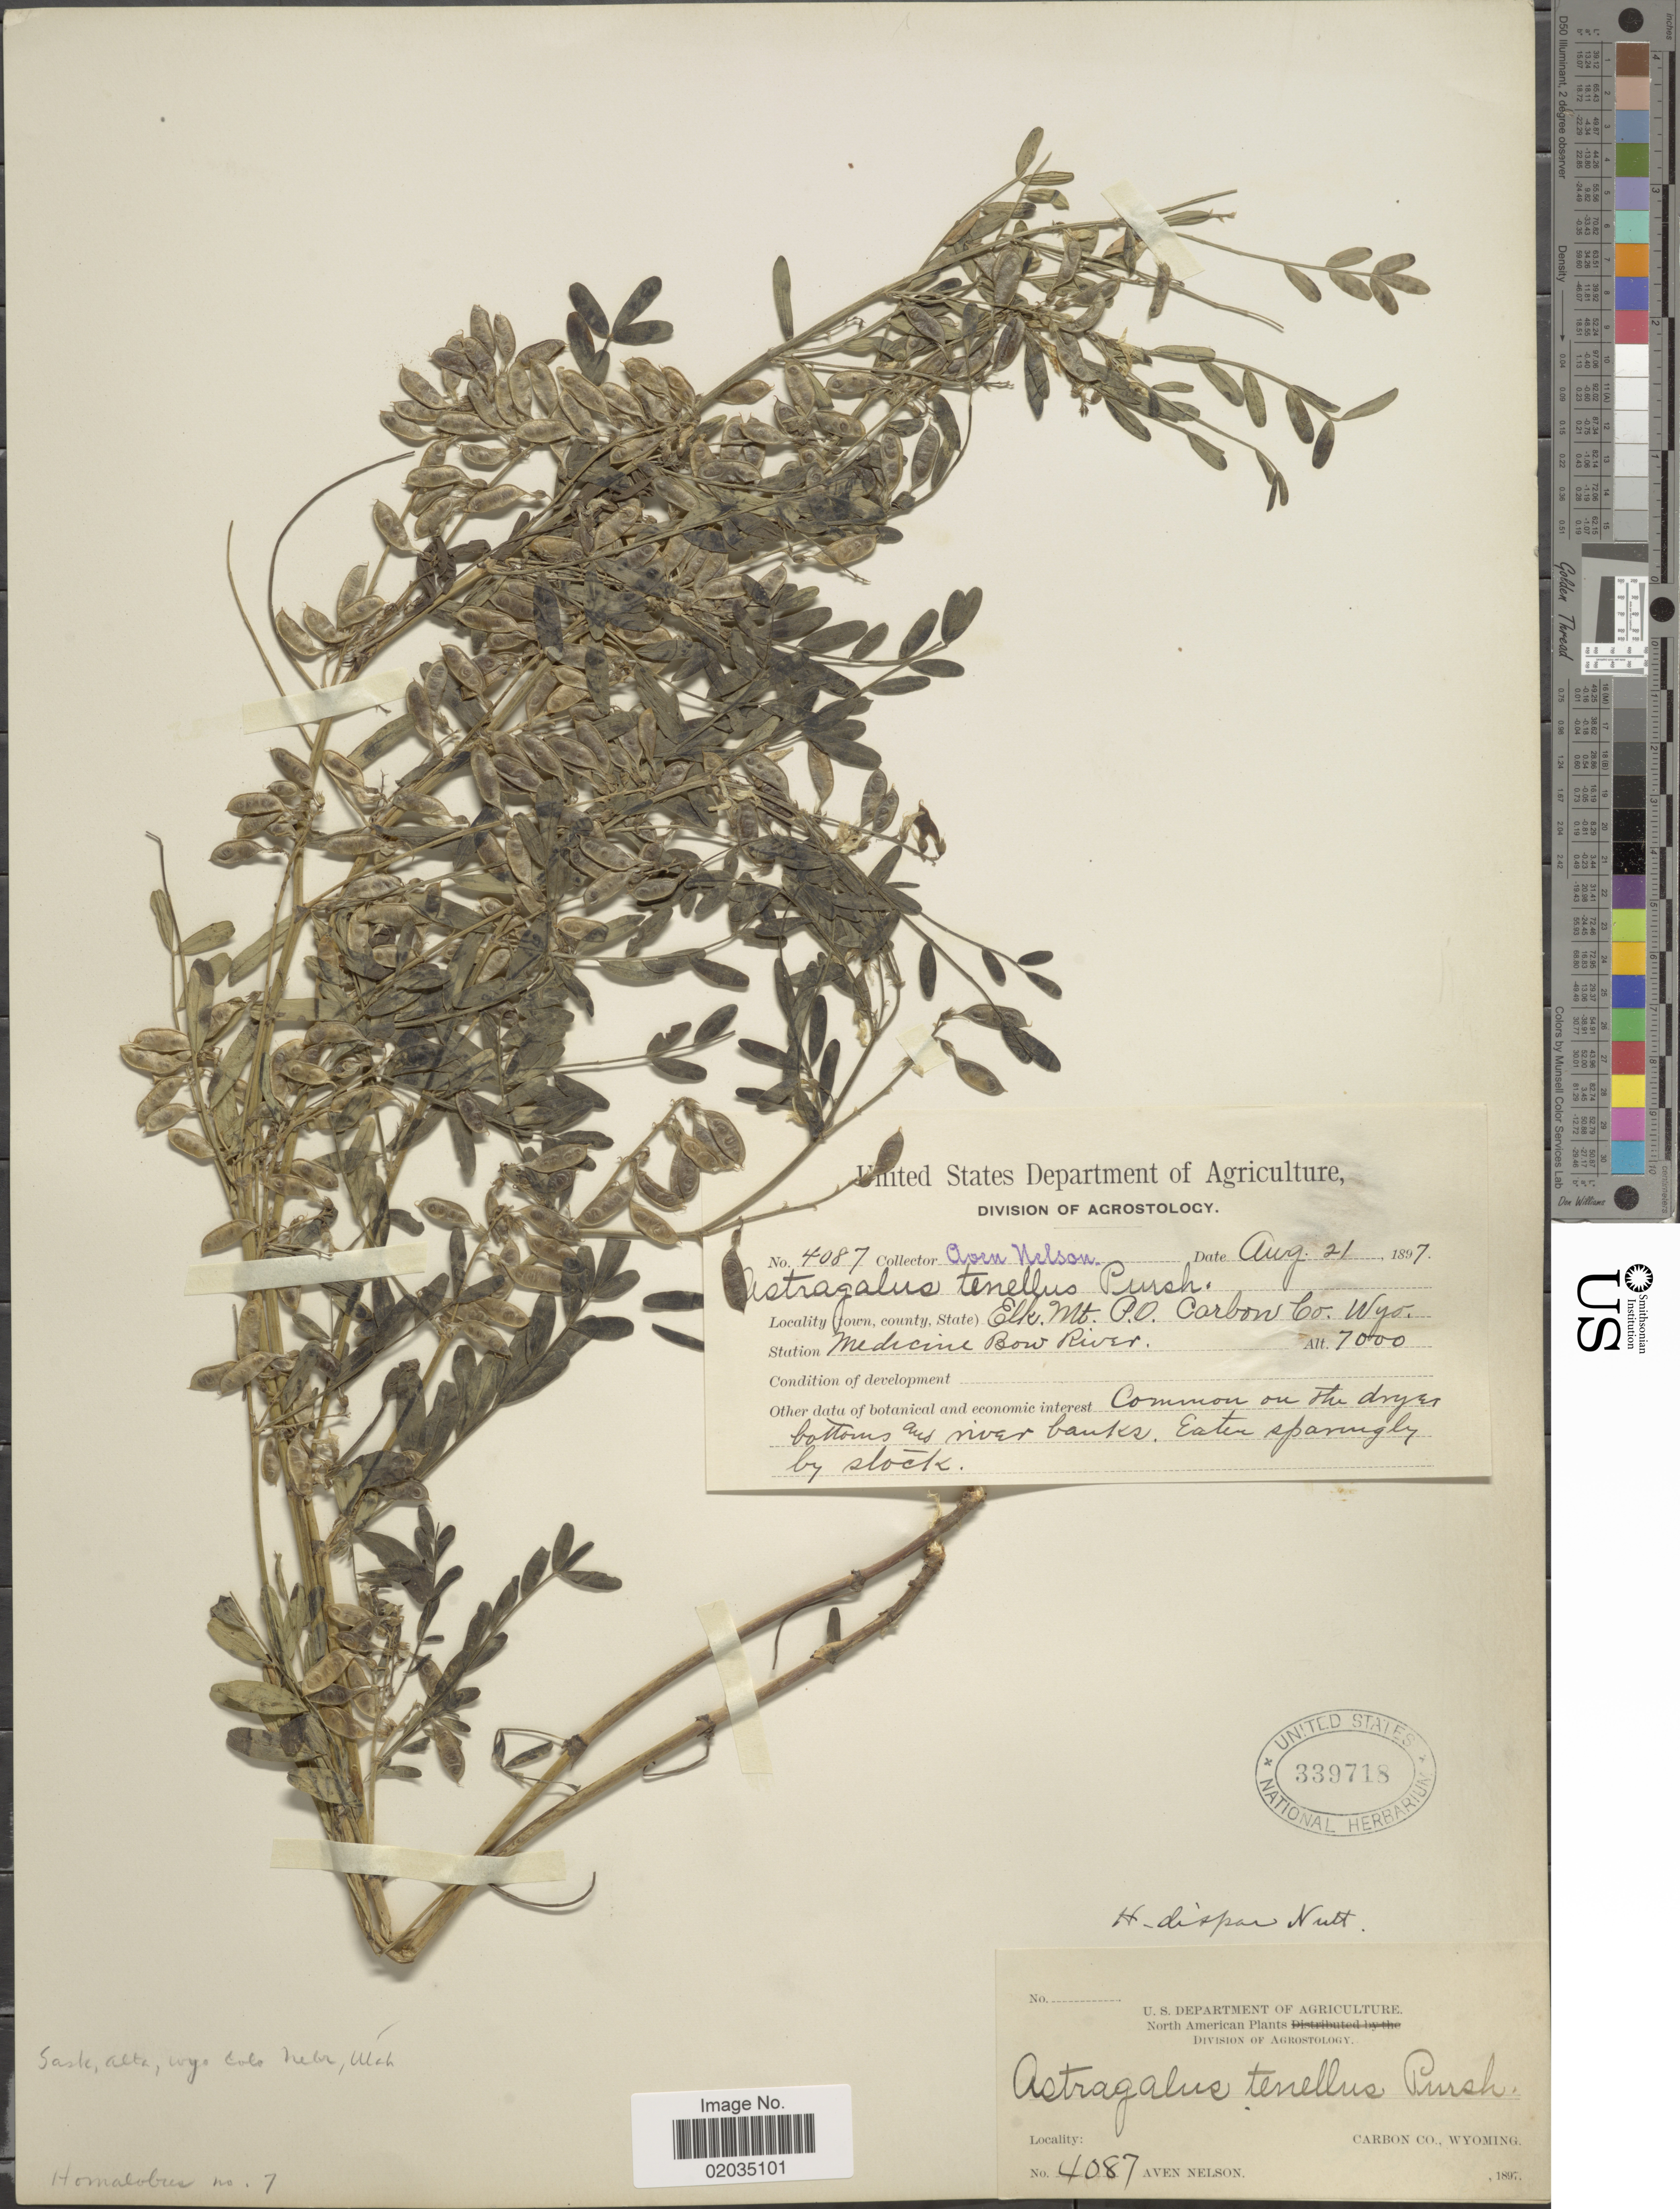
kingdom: Plantae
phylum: Tracheophyta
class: Magnoliopsida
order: Fabales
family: Fabaceae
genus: Astragalus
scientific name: Astragalus tenellus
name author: Pursh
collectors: A. Nelson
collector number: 4087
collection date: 1897-08-21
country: United States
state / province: Wyoming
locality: Carbon Co, Elk Mt. P.O. Carbon Co, Medicine Bow River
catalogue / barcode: US 339718